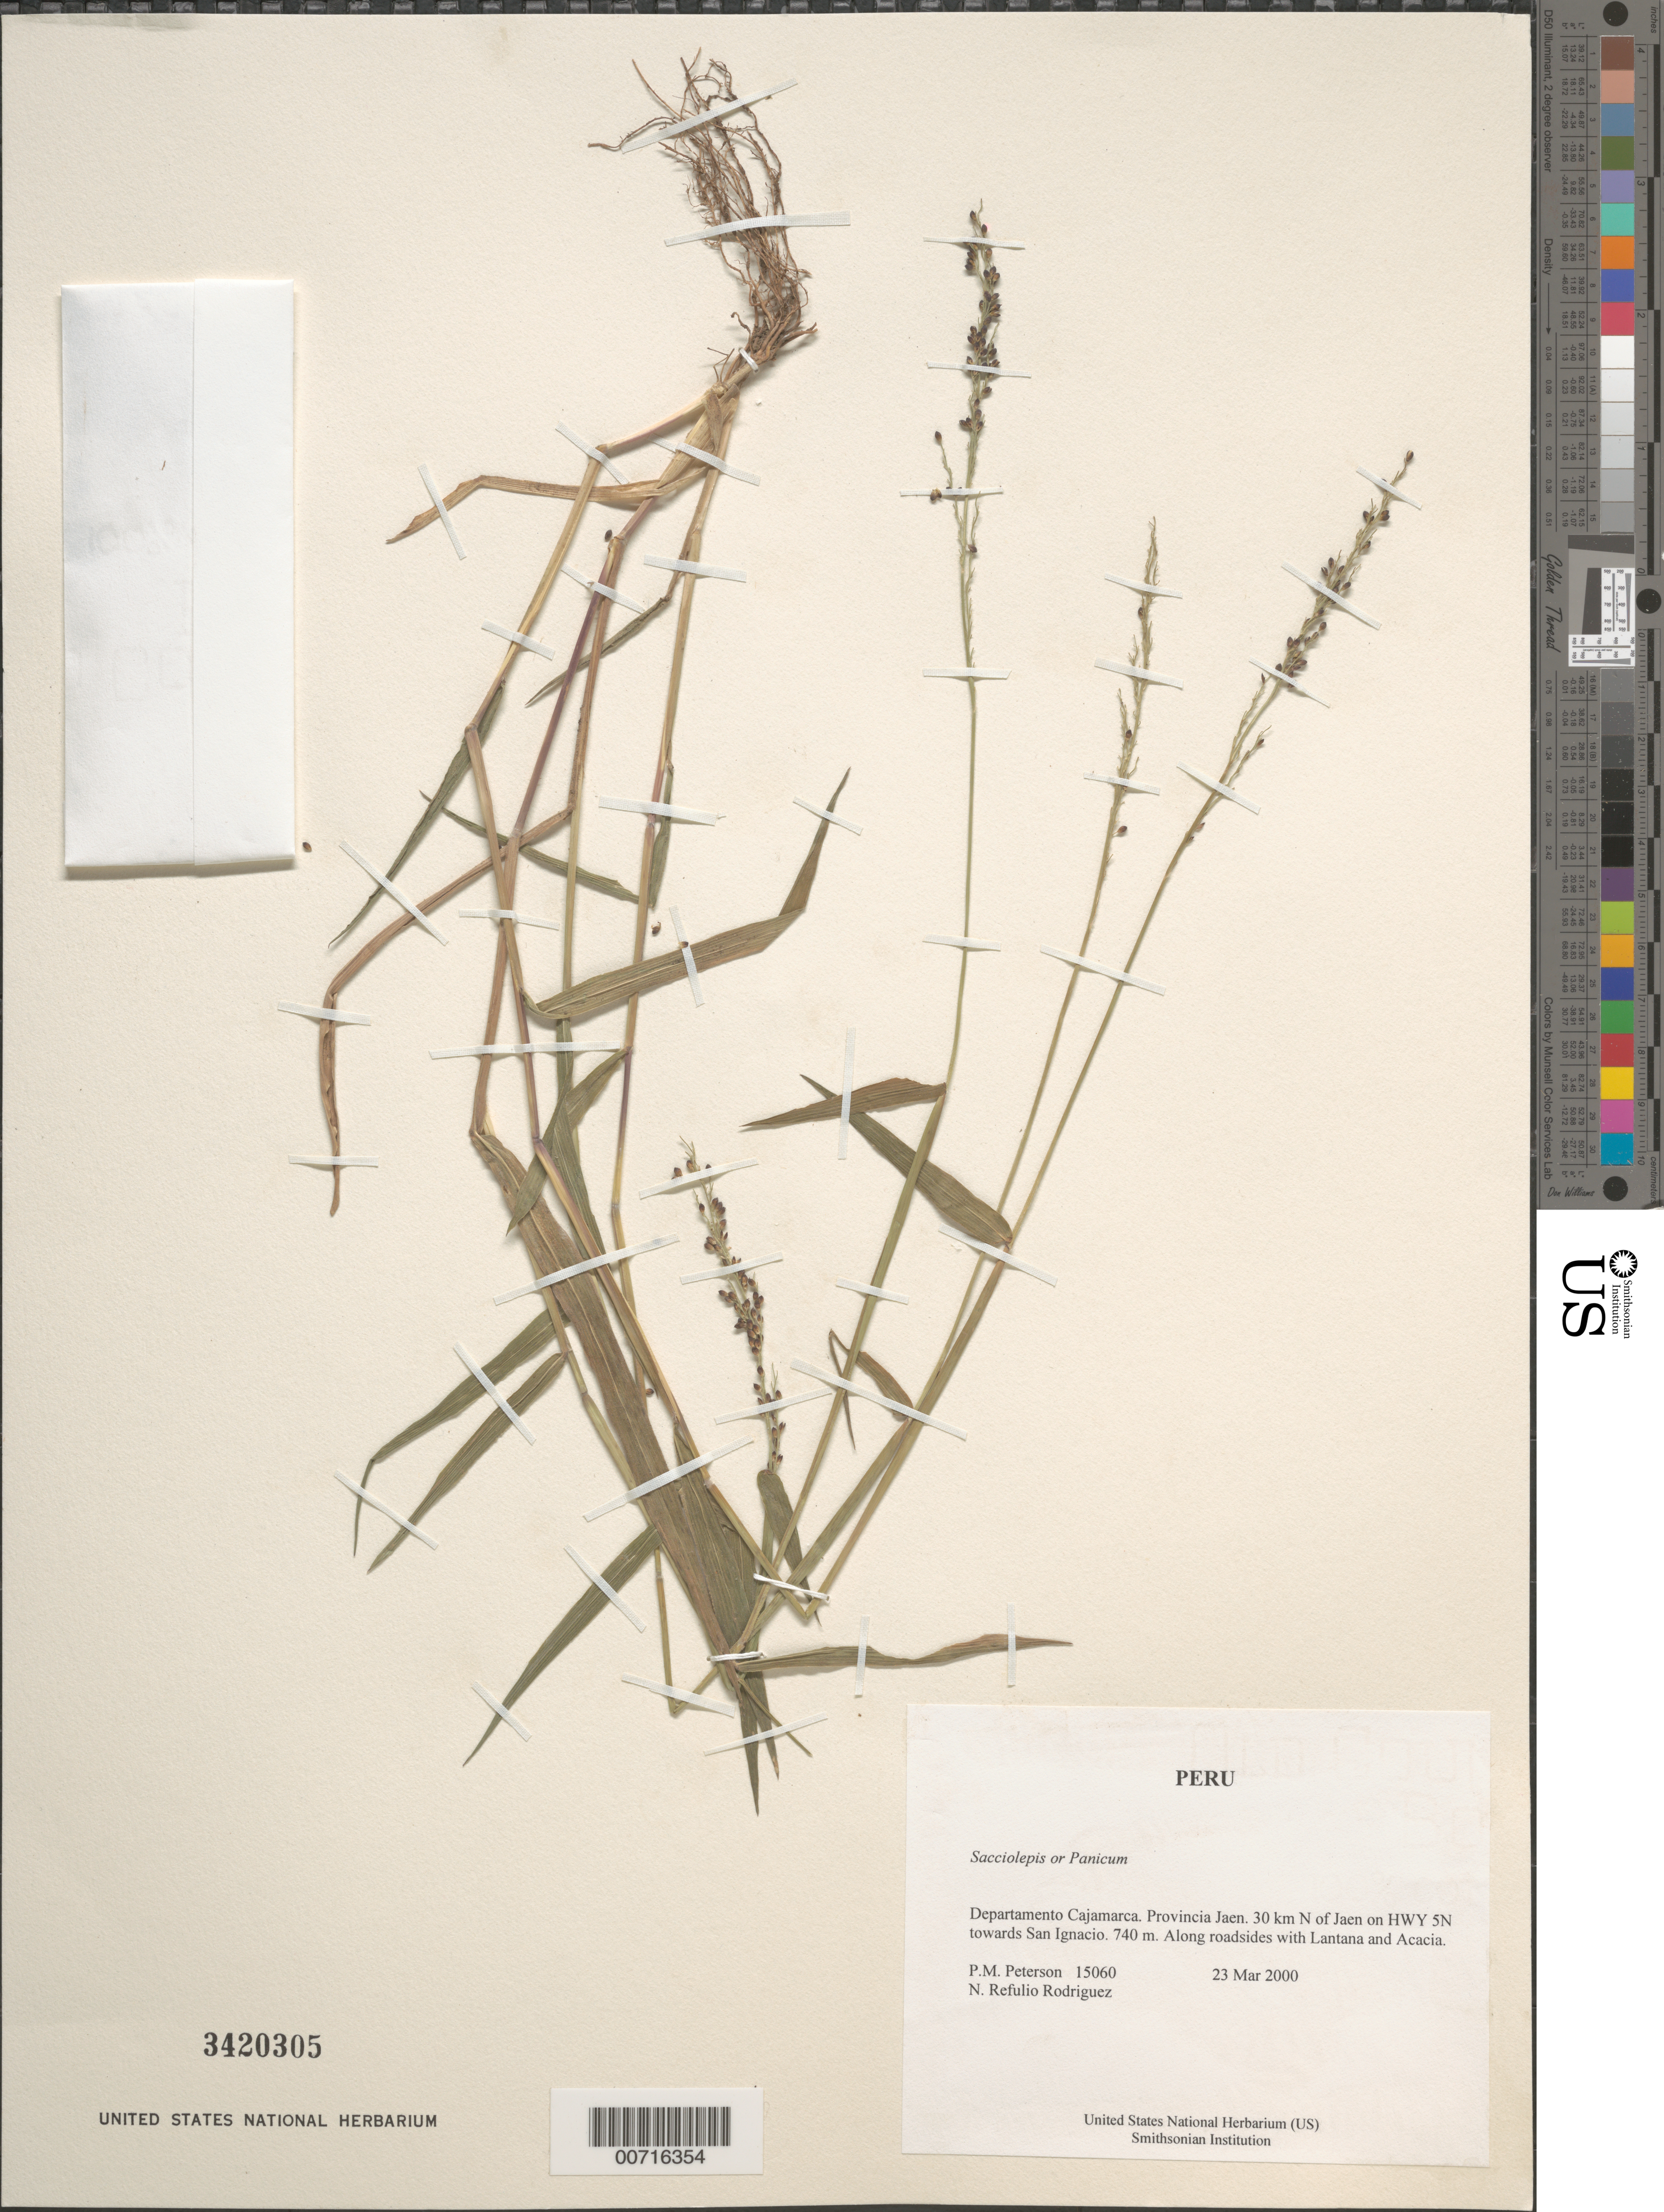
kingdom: Plantae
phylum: Tracheophyta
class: Liliopsida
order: Poales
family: Poaceae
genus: Sacciolepis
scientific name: Sacciolepis sp.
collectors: P. M. Peterson & N. Refulio-Rodríguez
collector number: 15060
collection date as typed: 23 Mar 2000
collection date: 2000-03-23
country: Peru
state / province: Cajamarca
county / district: Jaén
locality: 30 km N of Jaen on HWY 5N towards San Ignacio.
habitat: Along roadsides with Lantana and Acacia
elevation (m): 740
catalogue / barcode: US 3420305